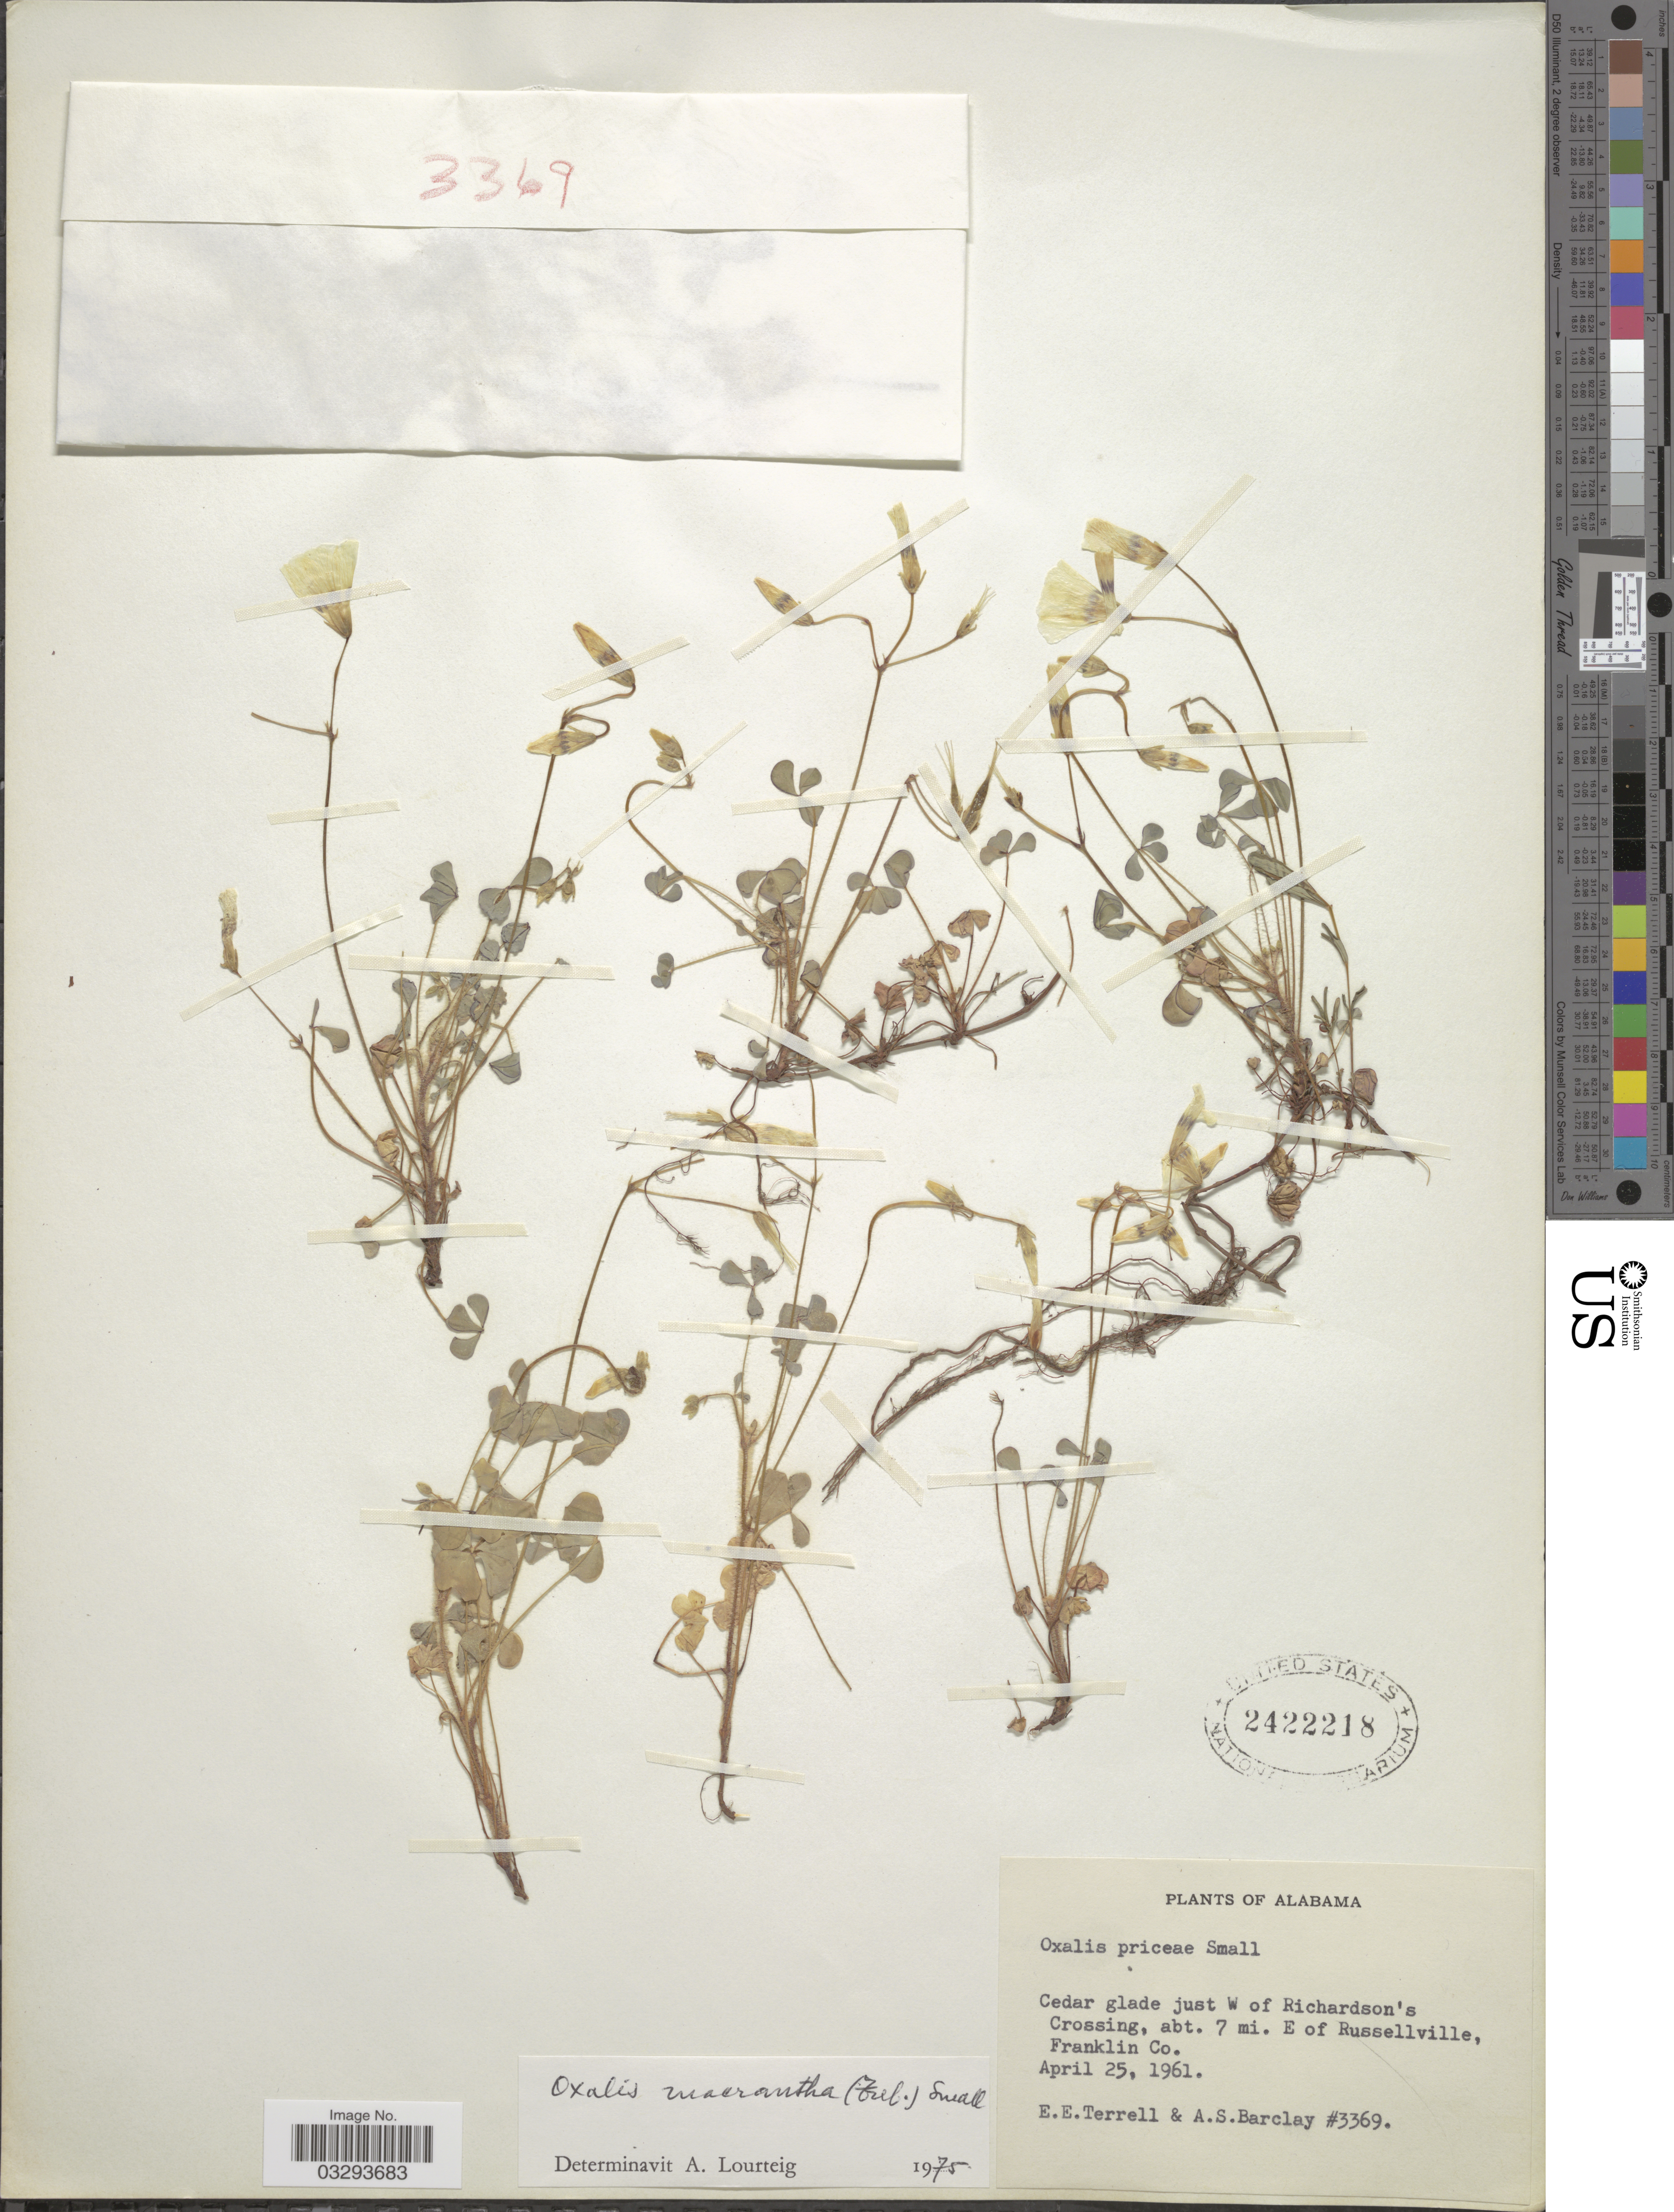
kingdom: Plantae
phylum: Tracheophyta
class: Magnoliopsida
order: Oxalidales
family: Oxalidaceae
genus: Oxalis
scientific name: Oxalis macrantha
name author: (Trel.) Small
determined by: Lourteig, A.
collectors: E. E. Terrell & A. S. Barclay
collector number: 3369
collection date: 1961-04-25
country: United States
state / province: Alabama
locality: Cedar glade just W of Richardson's Crossing, abt. 7 mi. E of Russellville, Franklin Co.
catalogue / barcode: US 2422218